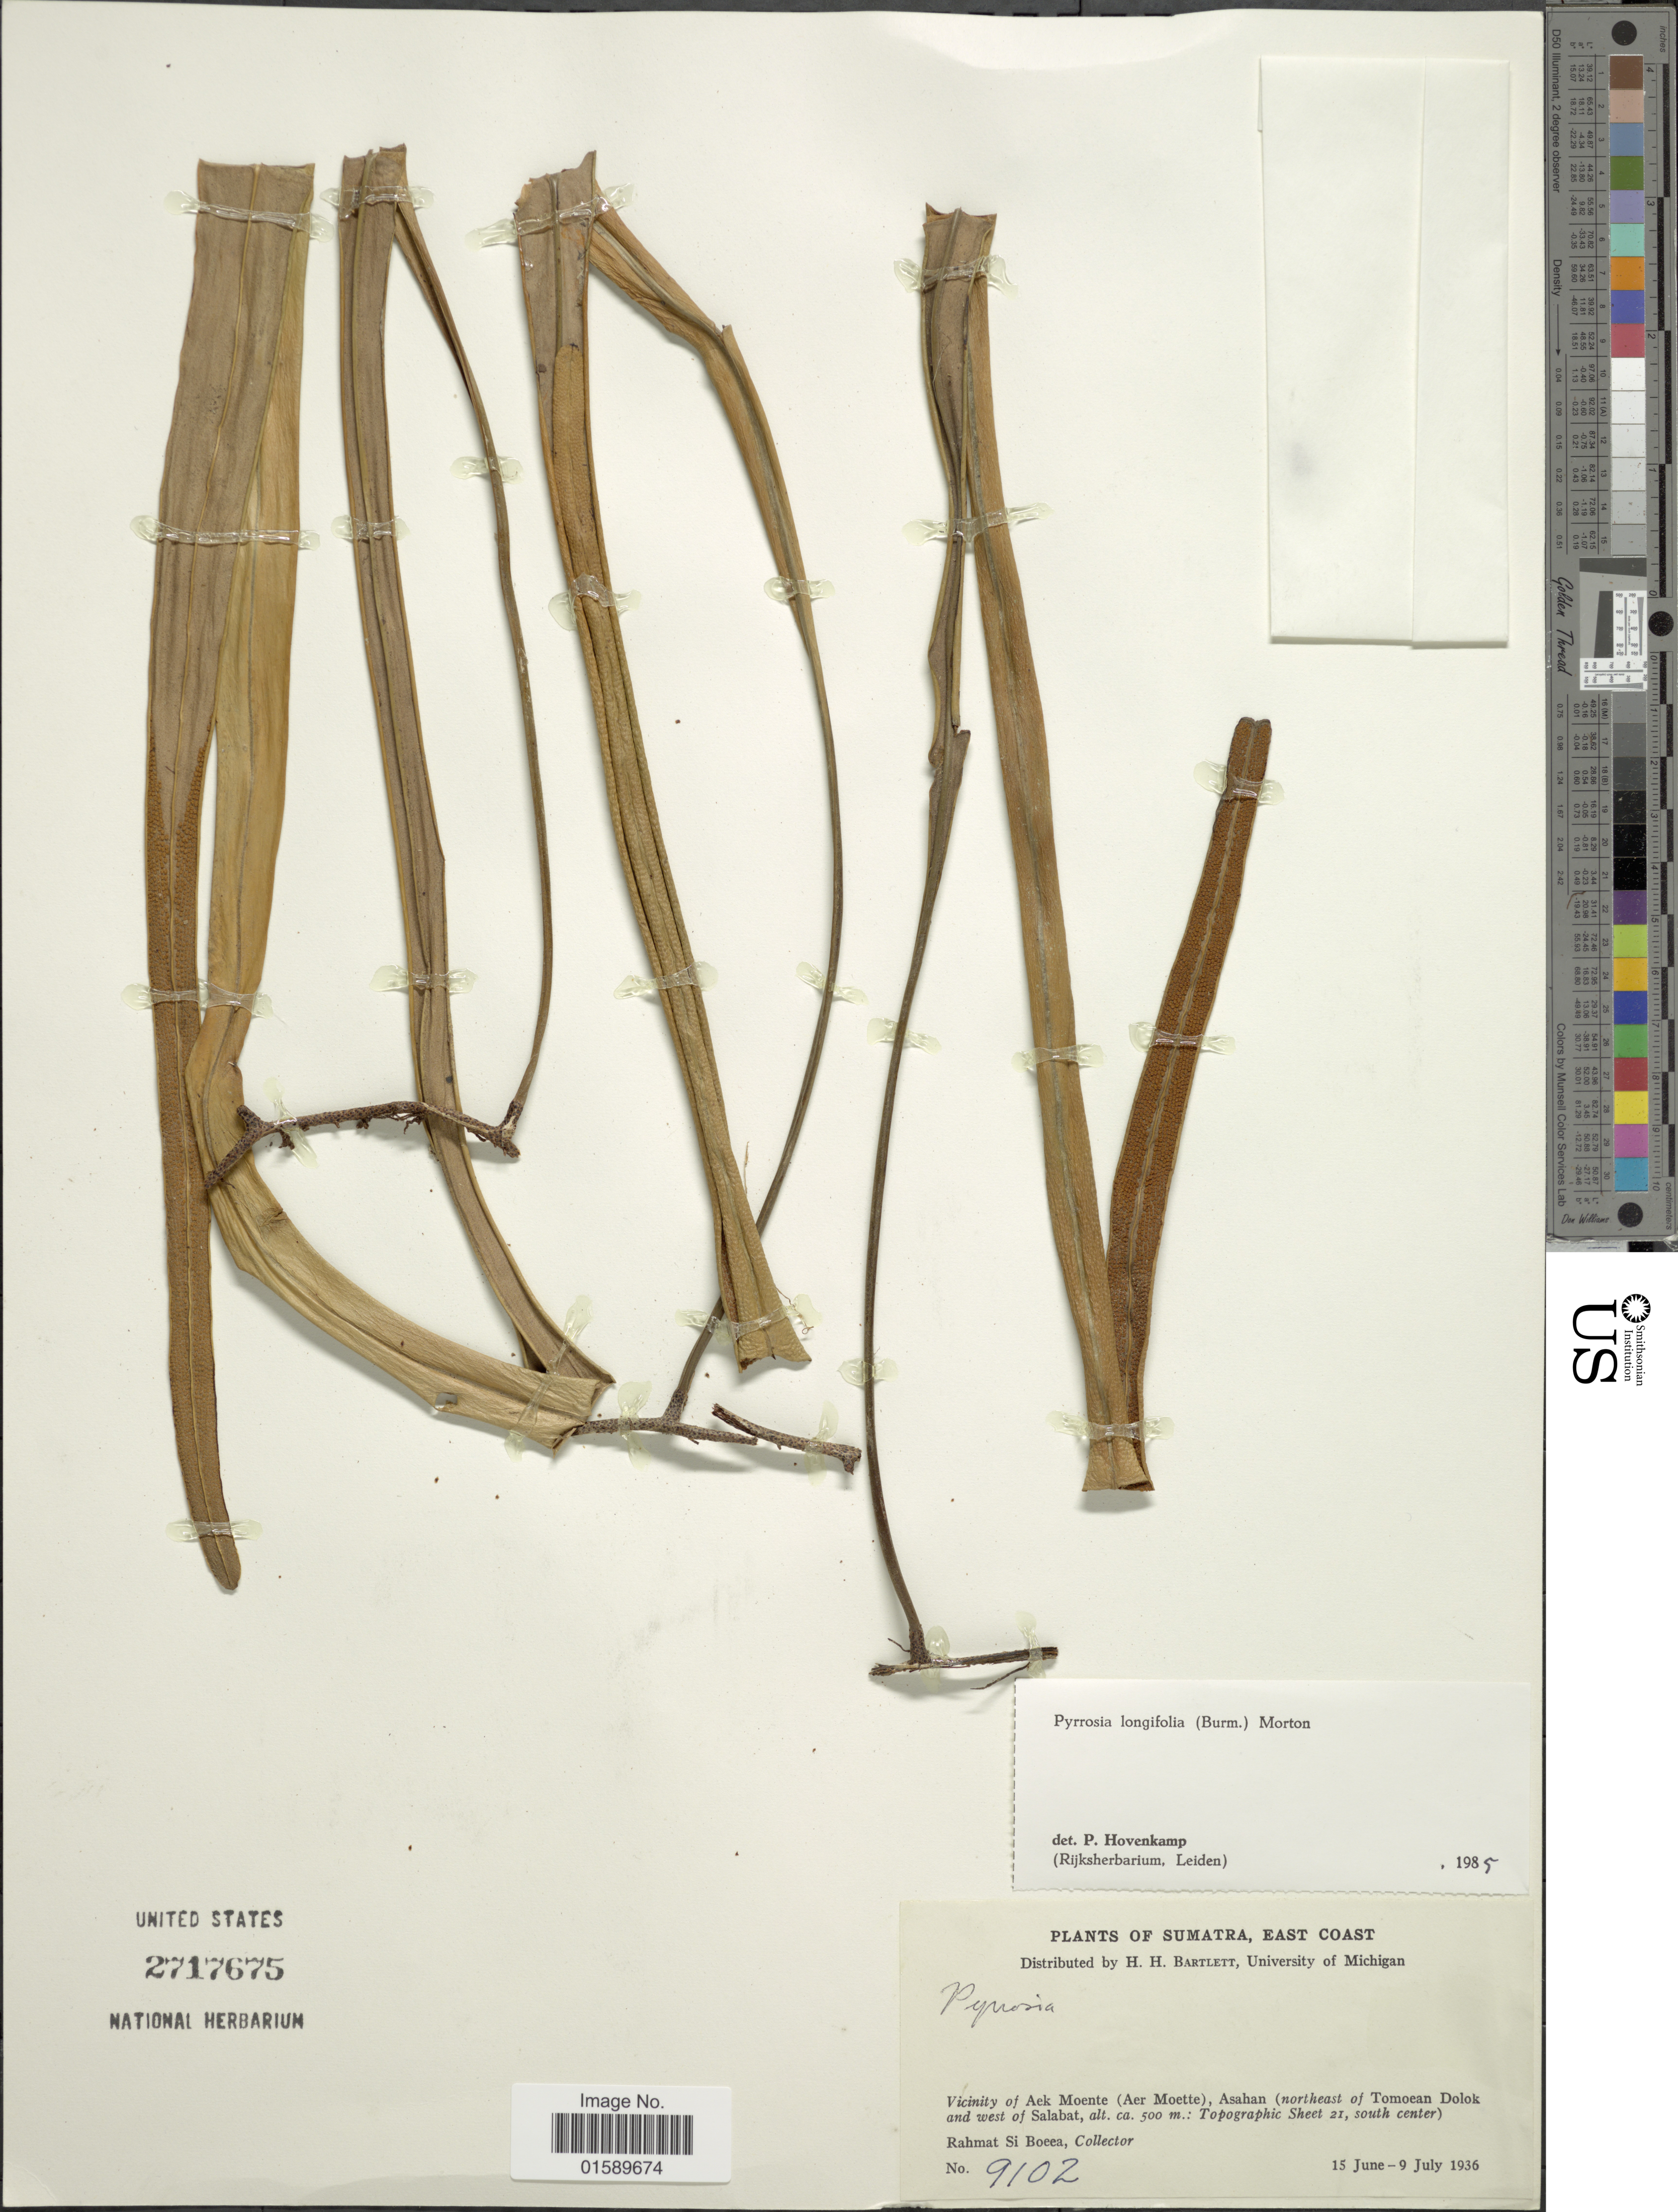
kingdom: Plantae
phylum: Tracheophyta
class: Polypodiopsida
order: Polypodiales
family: Polypodiaceae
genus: Pyrrosia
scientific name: Pyrrosia longifolia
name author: (Burm. f.) C.V. Morton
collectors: Rahmat Si Boeea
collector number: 9102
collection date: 1936-06-15/1936-07-09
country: Malaysia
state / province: Sarawak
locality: Sumatra, East Coast, Vicinity of Aek Moente (Aer Moette), Asahan (northeast of Tomooean Dolok and west of Salabat, Topographic Sheet 21, south center).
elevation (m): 500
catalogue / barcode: US 2717675